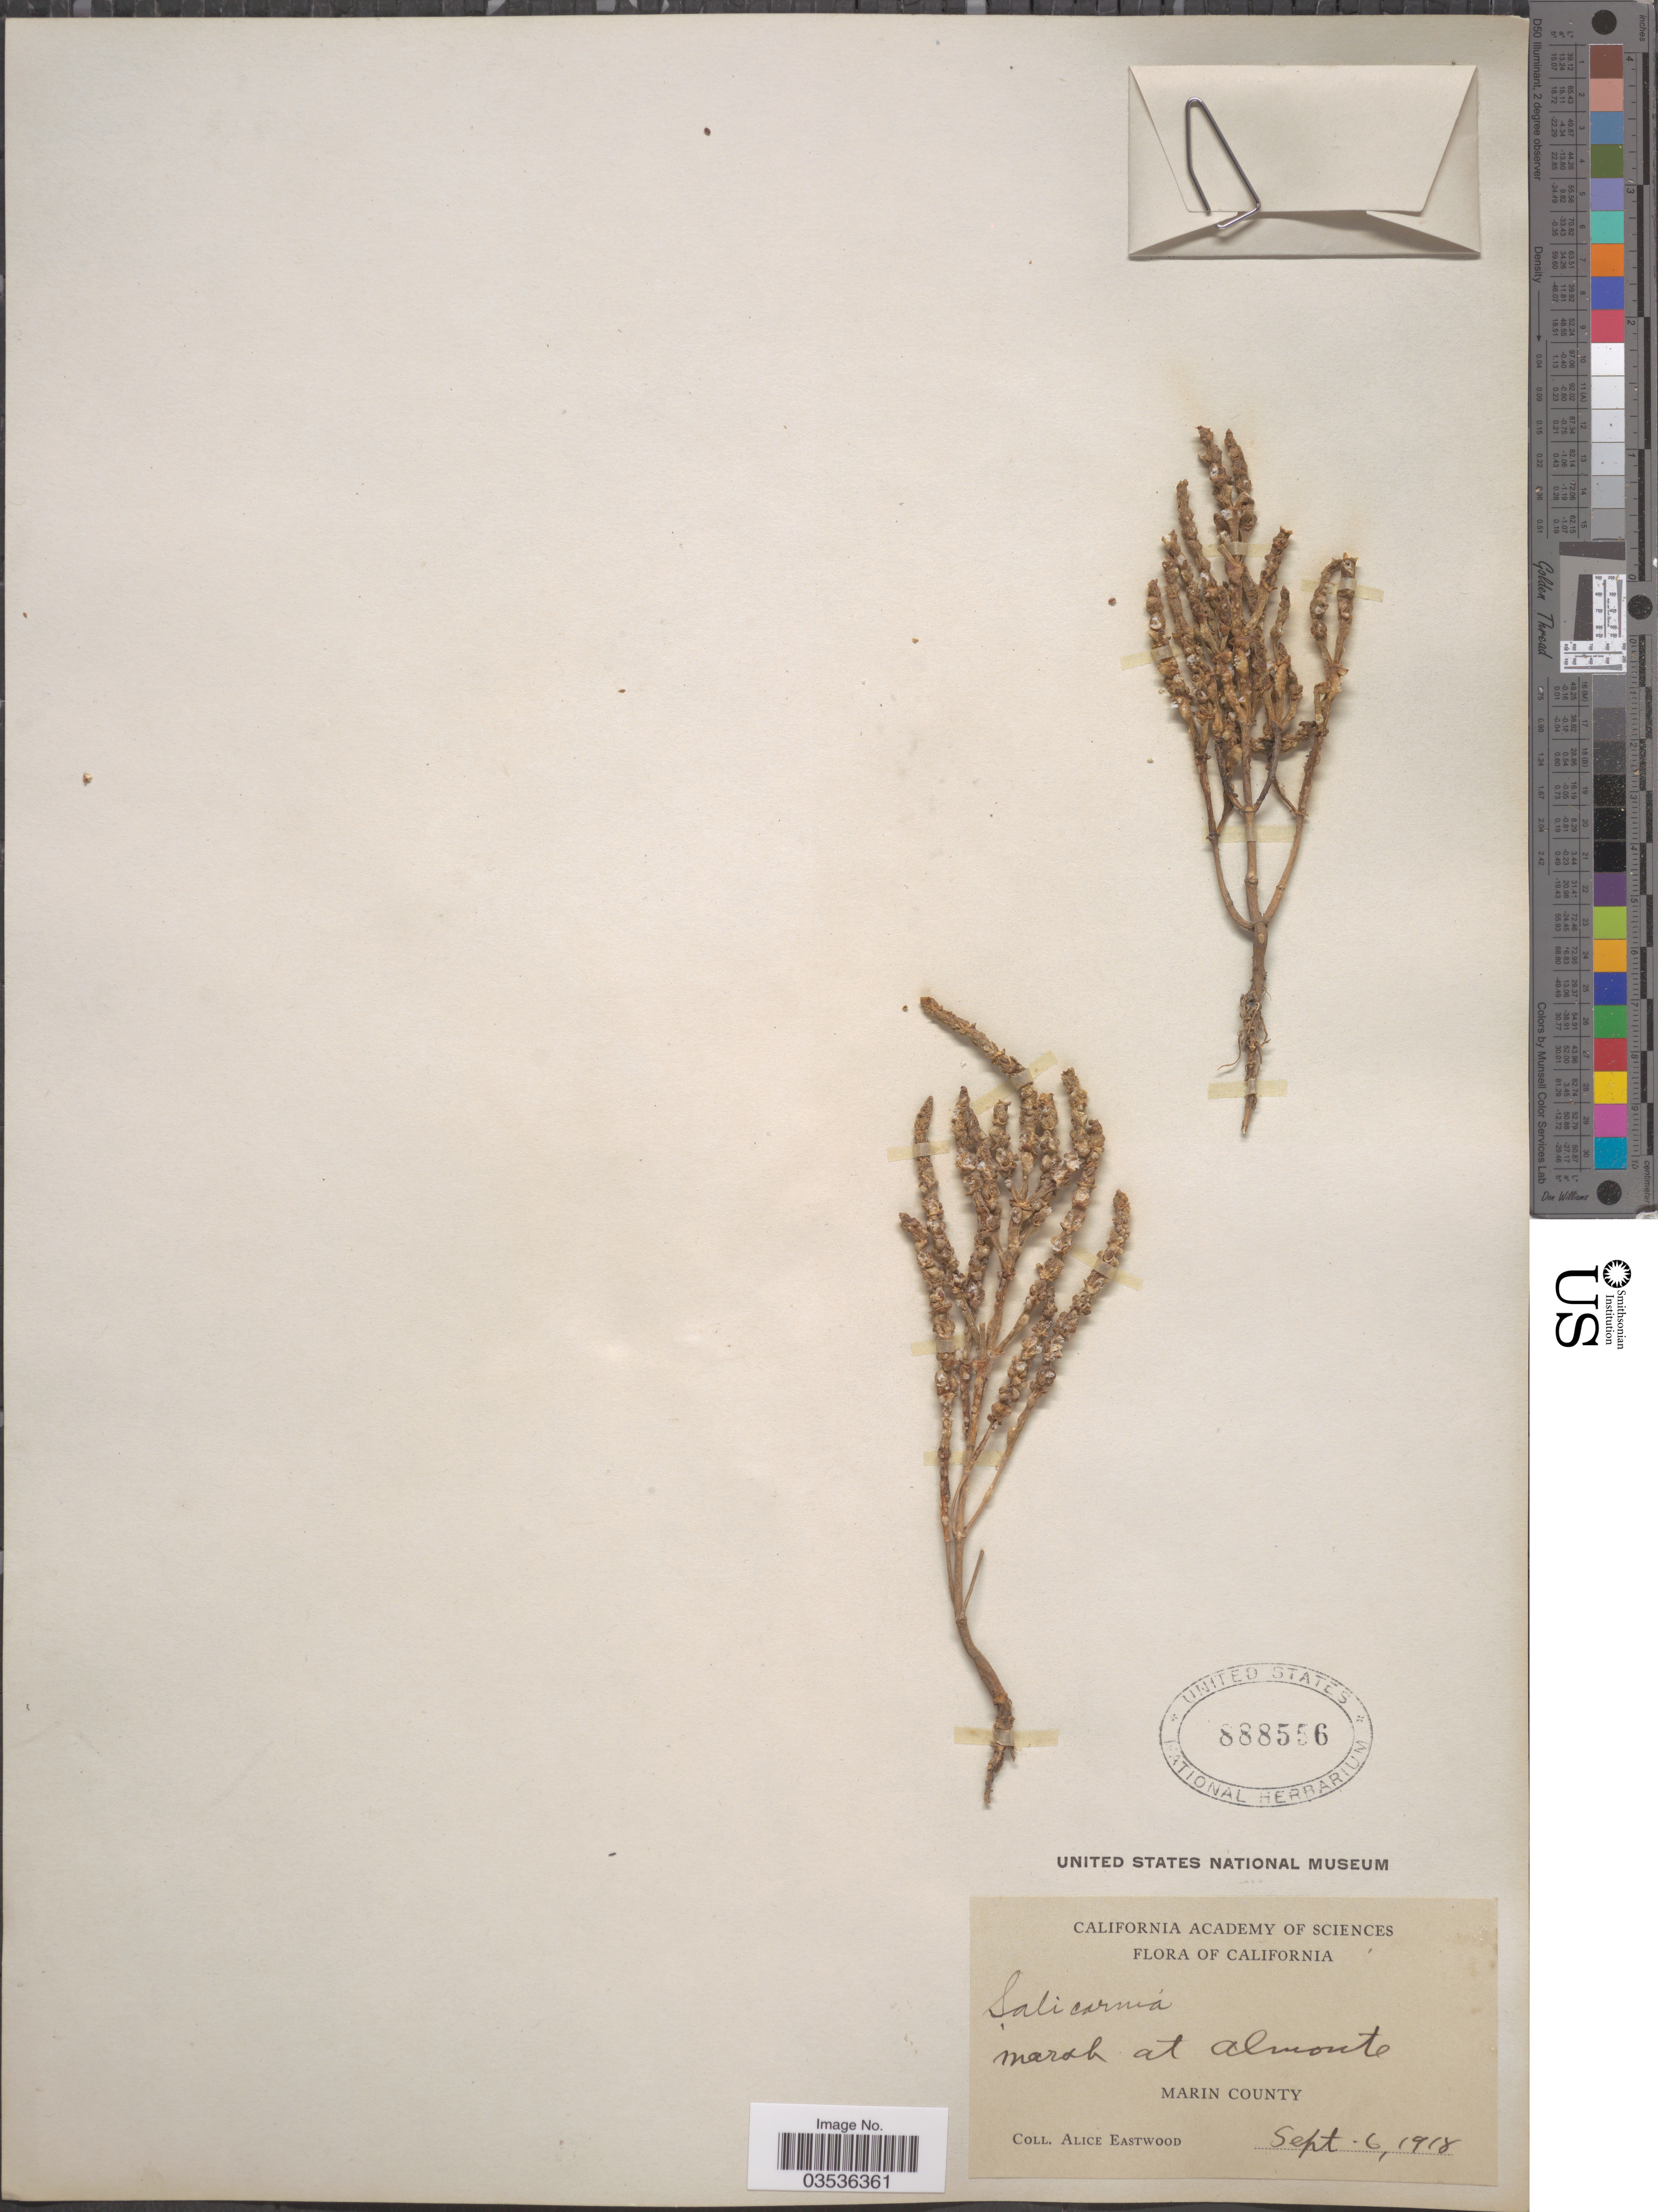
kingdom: Plantae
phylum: Tracheophyta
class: Magnoliopsida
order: Caryophyllales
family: Amaranthaceae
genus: Salicornia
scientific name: Salicornia sp.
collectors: A. Eastwood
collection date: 1918-09-06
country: United States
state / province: California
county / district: Marin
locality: At Almonte. Marin County.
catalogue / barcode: US 888556